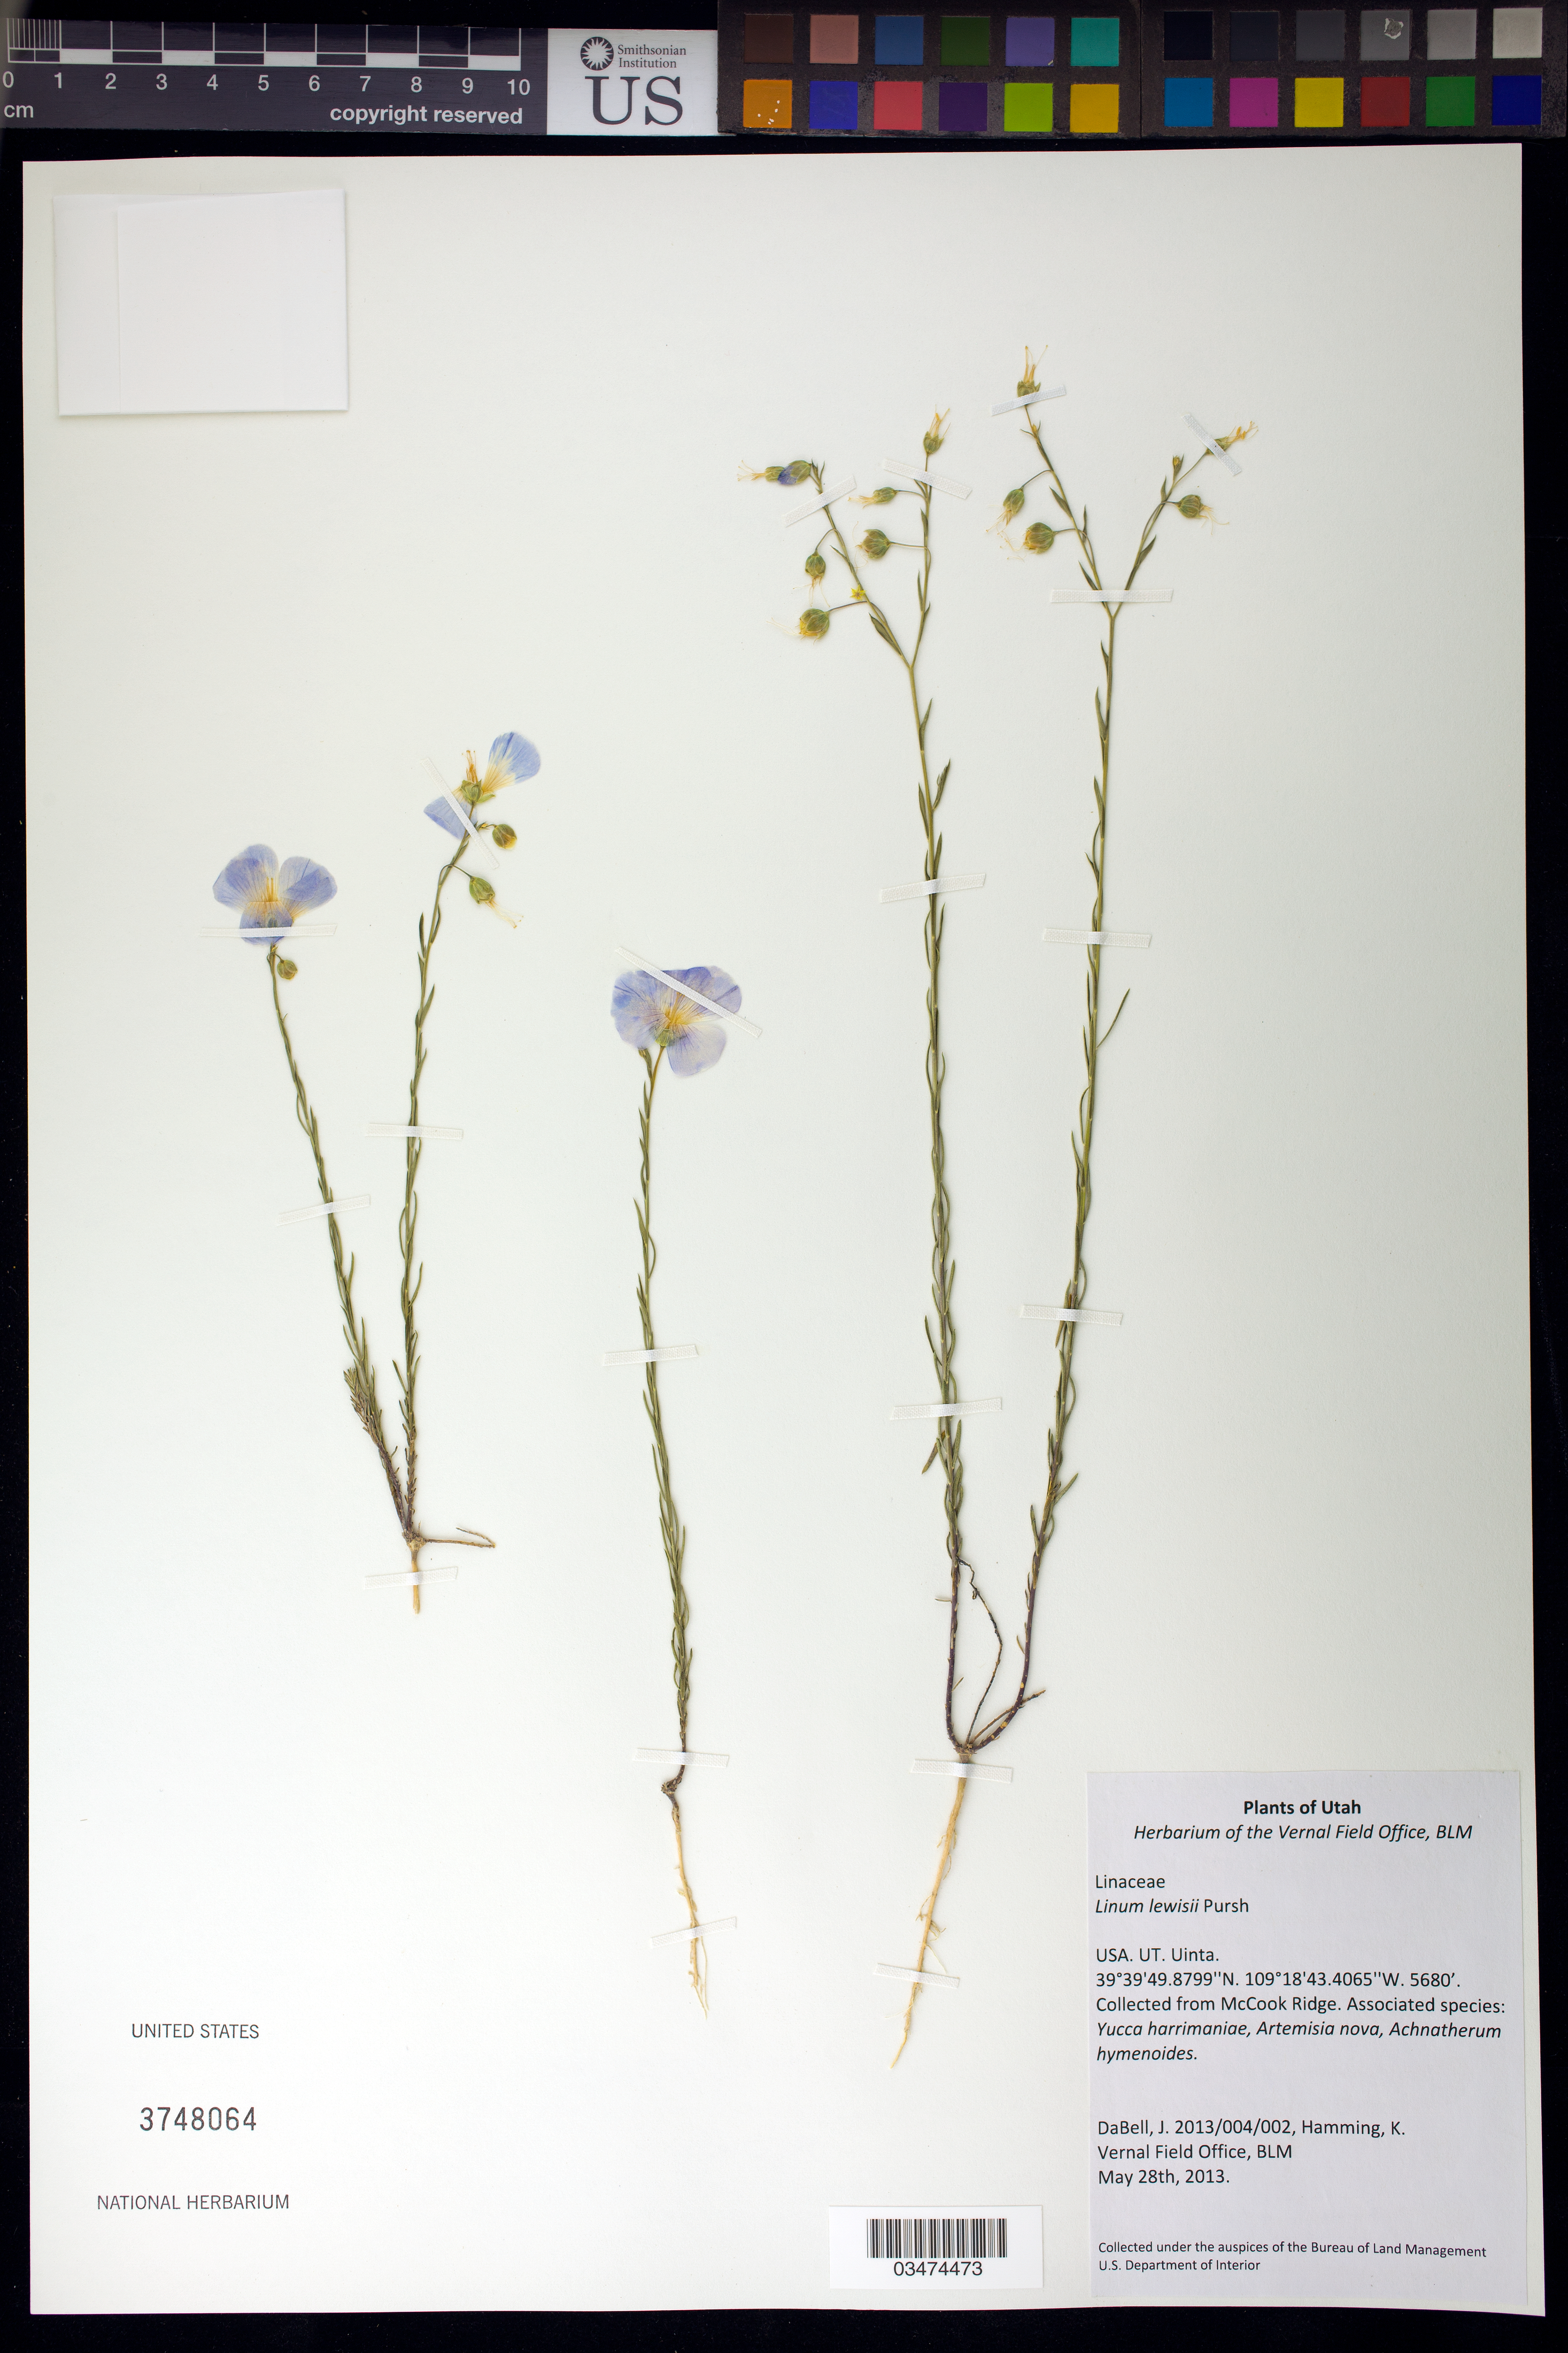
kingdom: Plantae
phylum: Tracheophyta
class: Magnoliopsida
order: Malpighiales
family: Linaceae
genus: Linum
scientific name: Linum lewisii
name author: Pursh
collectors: J. DaBell & K. Hamming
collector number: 2013/004/002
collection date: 2013-05-28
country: United States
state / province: Utah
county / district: Uintah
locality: McCook Ridge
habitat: With Yucca harrimaniae, Artemisia nova, Achnatherum hymenoides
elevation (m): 1731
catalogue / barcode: US 3748064